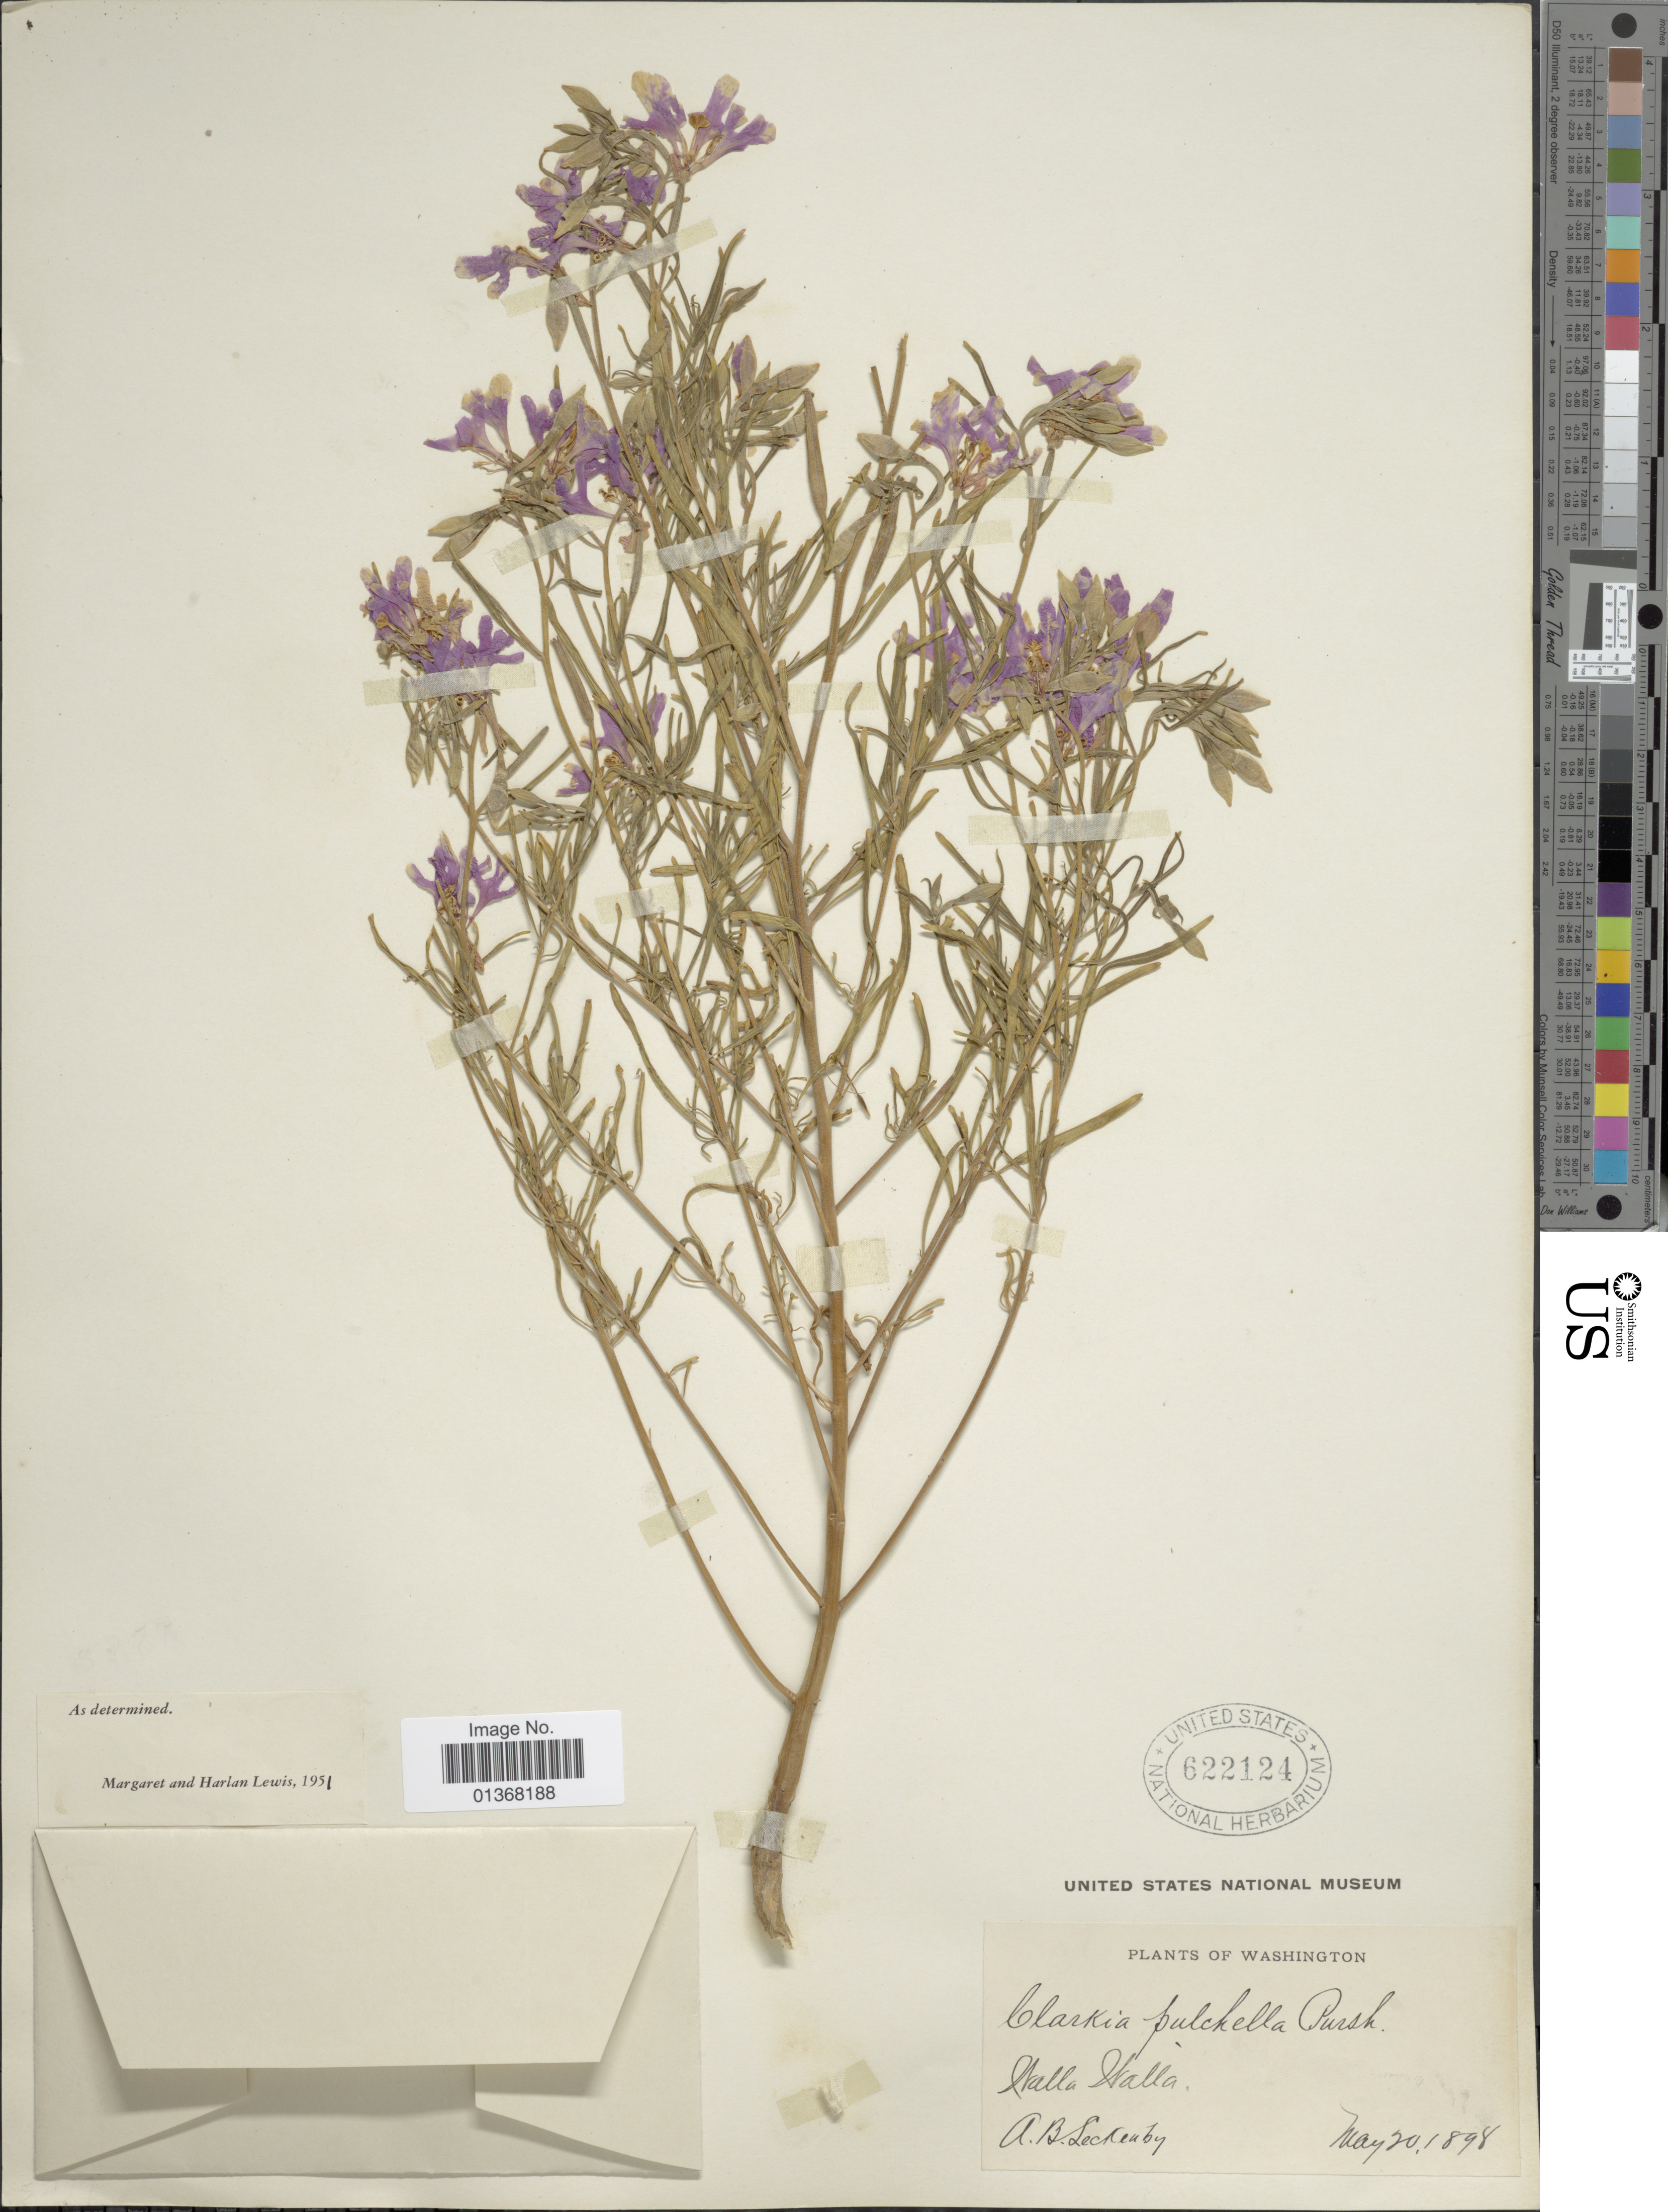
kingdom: Plantae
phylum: Tracheophyta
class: Magnoliopsida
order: Myrtales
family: Onagraceae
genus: Clarkia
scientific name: Clarkia pulchella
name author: Pursh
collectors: A. Leckenby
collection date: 1898-05-20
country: United States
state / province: Washington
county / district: Walla Walla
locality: Walla Walla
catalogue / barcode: US 622124